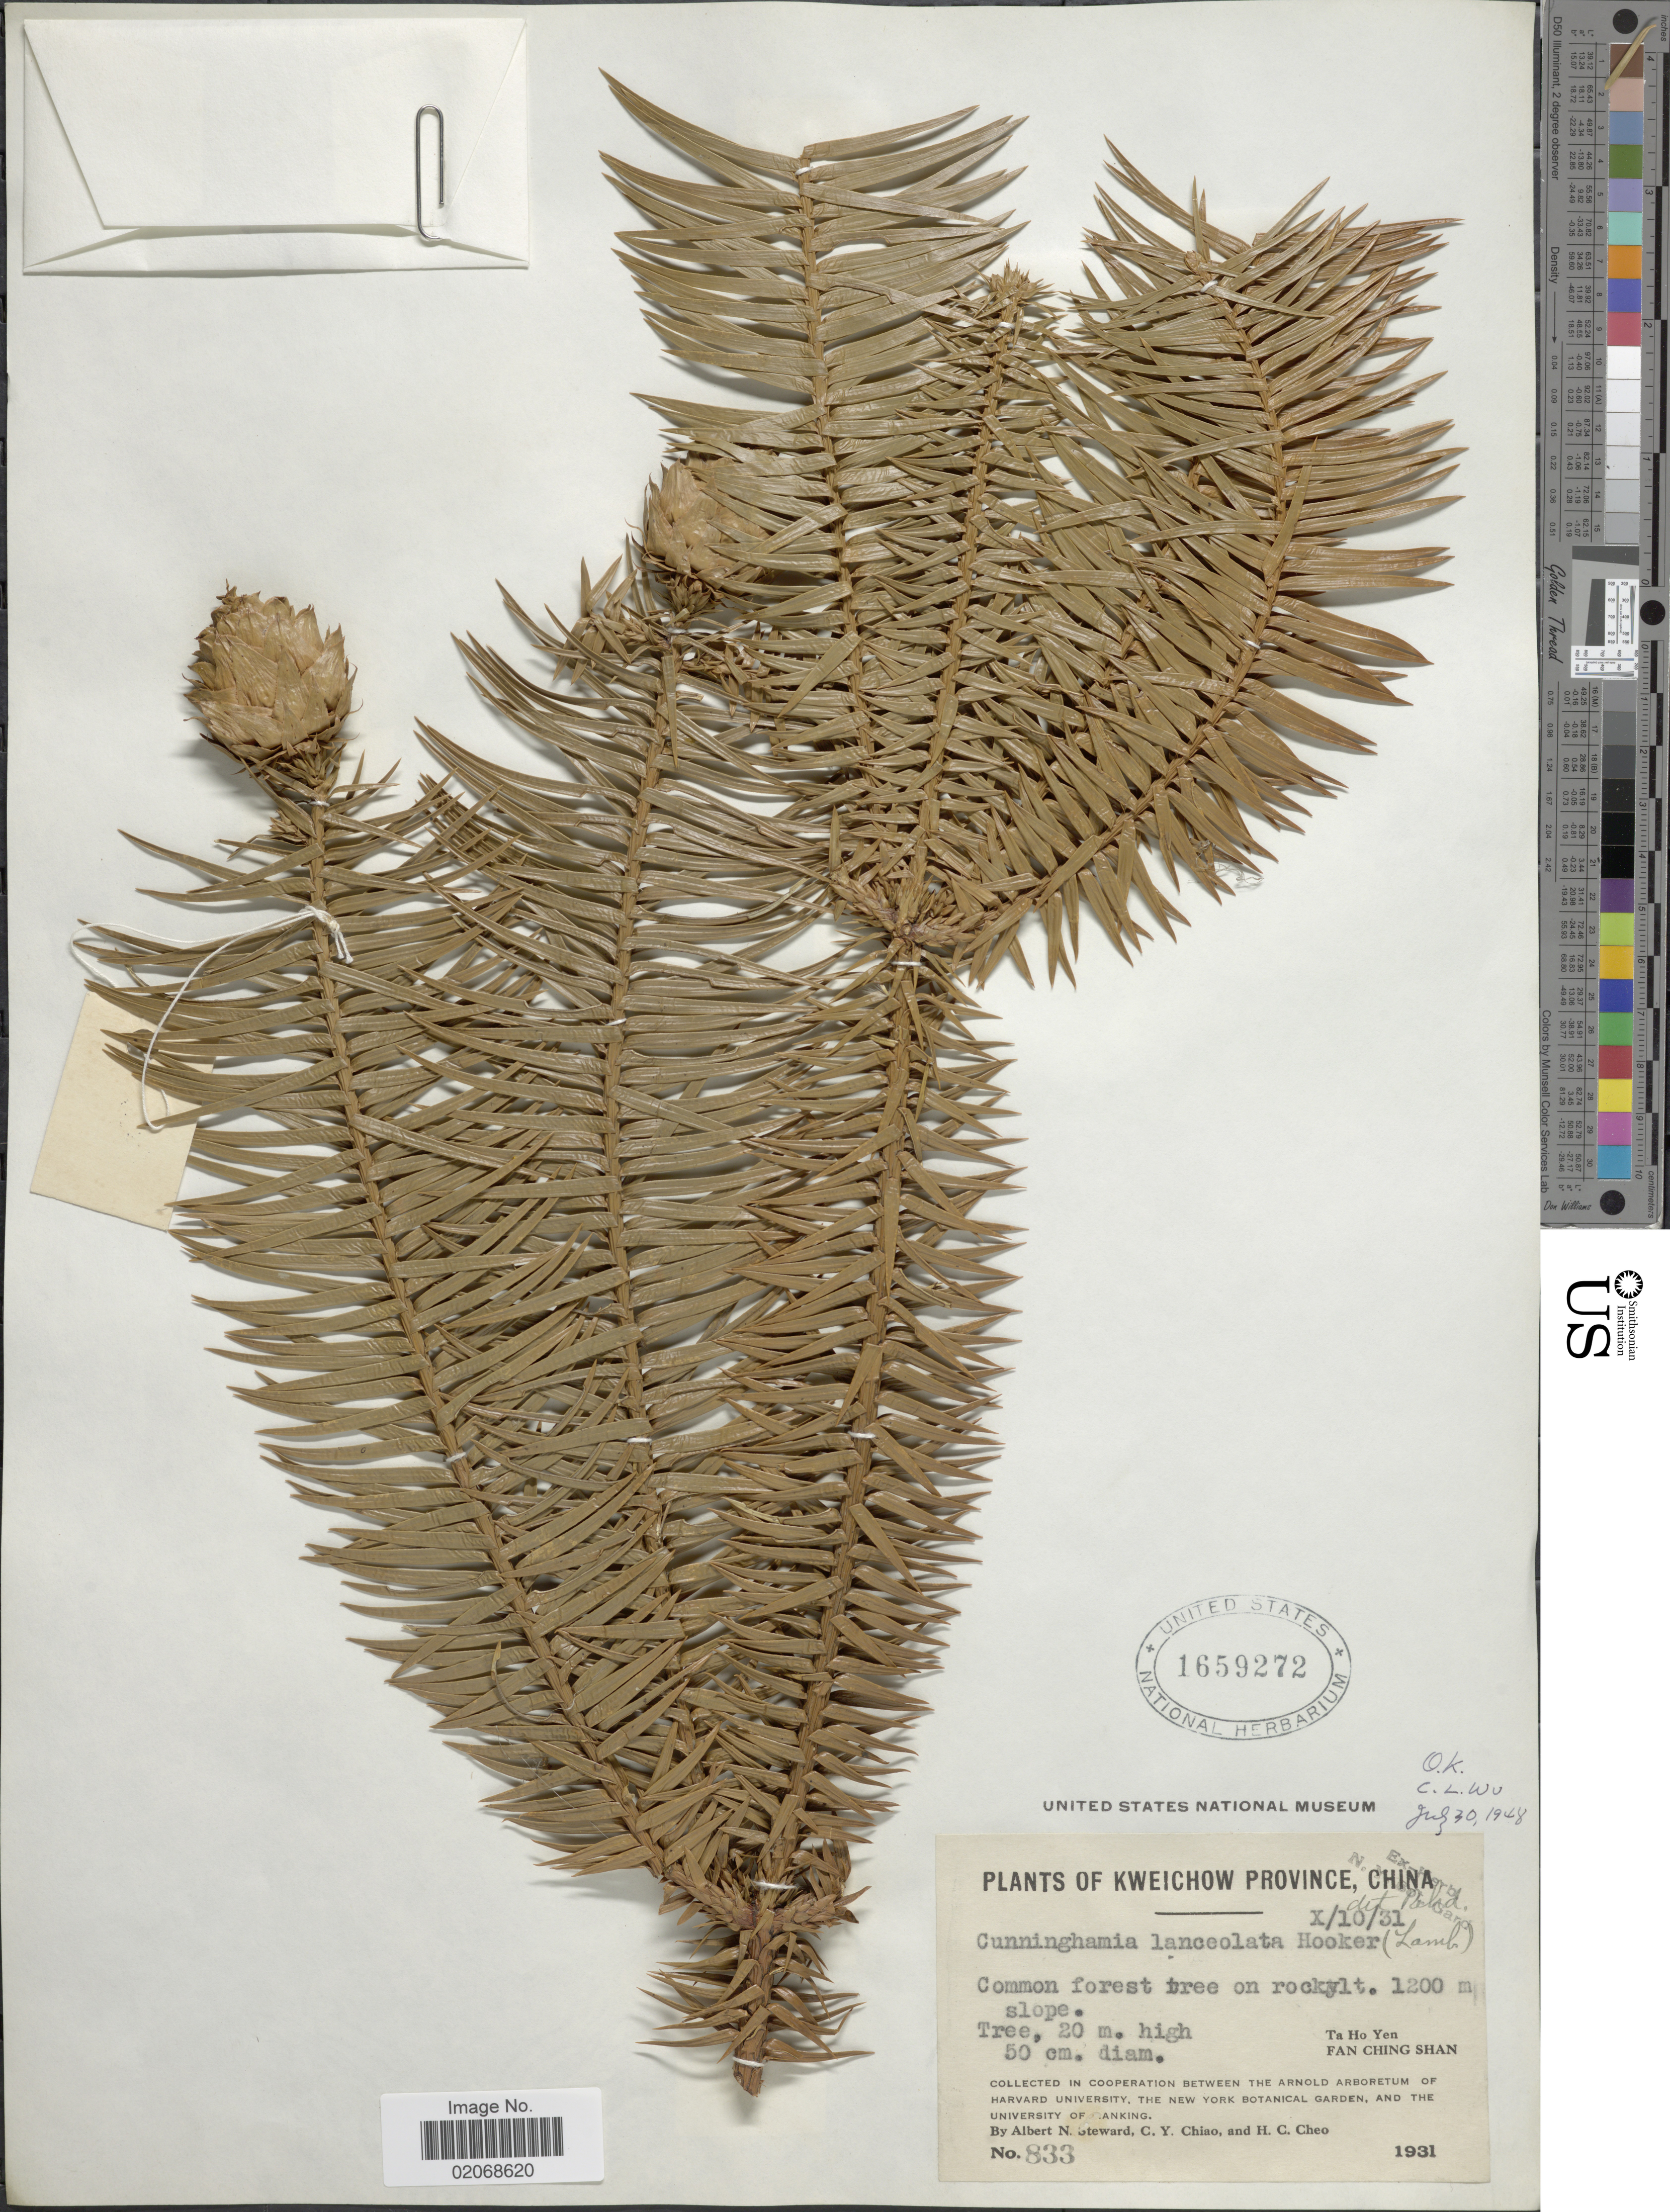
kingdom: Plantae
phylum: Tracheophyta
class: Pinopsida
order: Pinales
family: Cupressaceae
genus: Cunninghamia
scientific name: Cunninghamia lanceolata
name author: (Lamb.) Hook.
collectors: A. N. Steward, C. Y. Chiao & H. Cheo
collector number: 833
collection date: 1931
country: China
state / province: Guizhou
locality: Kweichow Province, Ta Ho Yen, Fan Ching Shan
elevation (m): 1200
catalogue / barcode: US 1659272